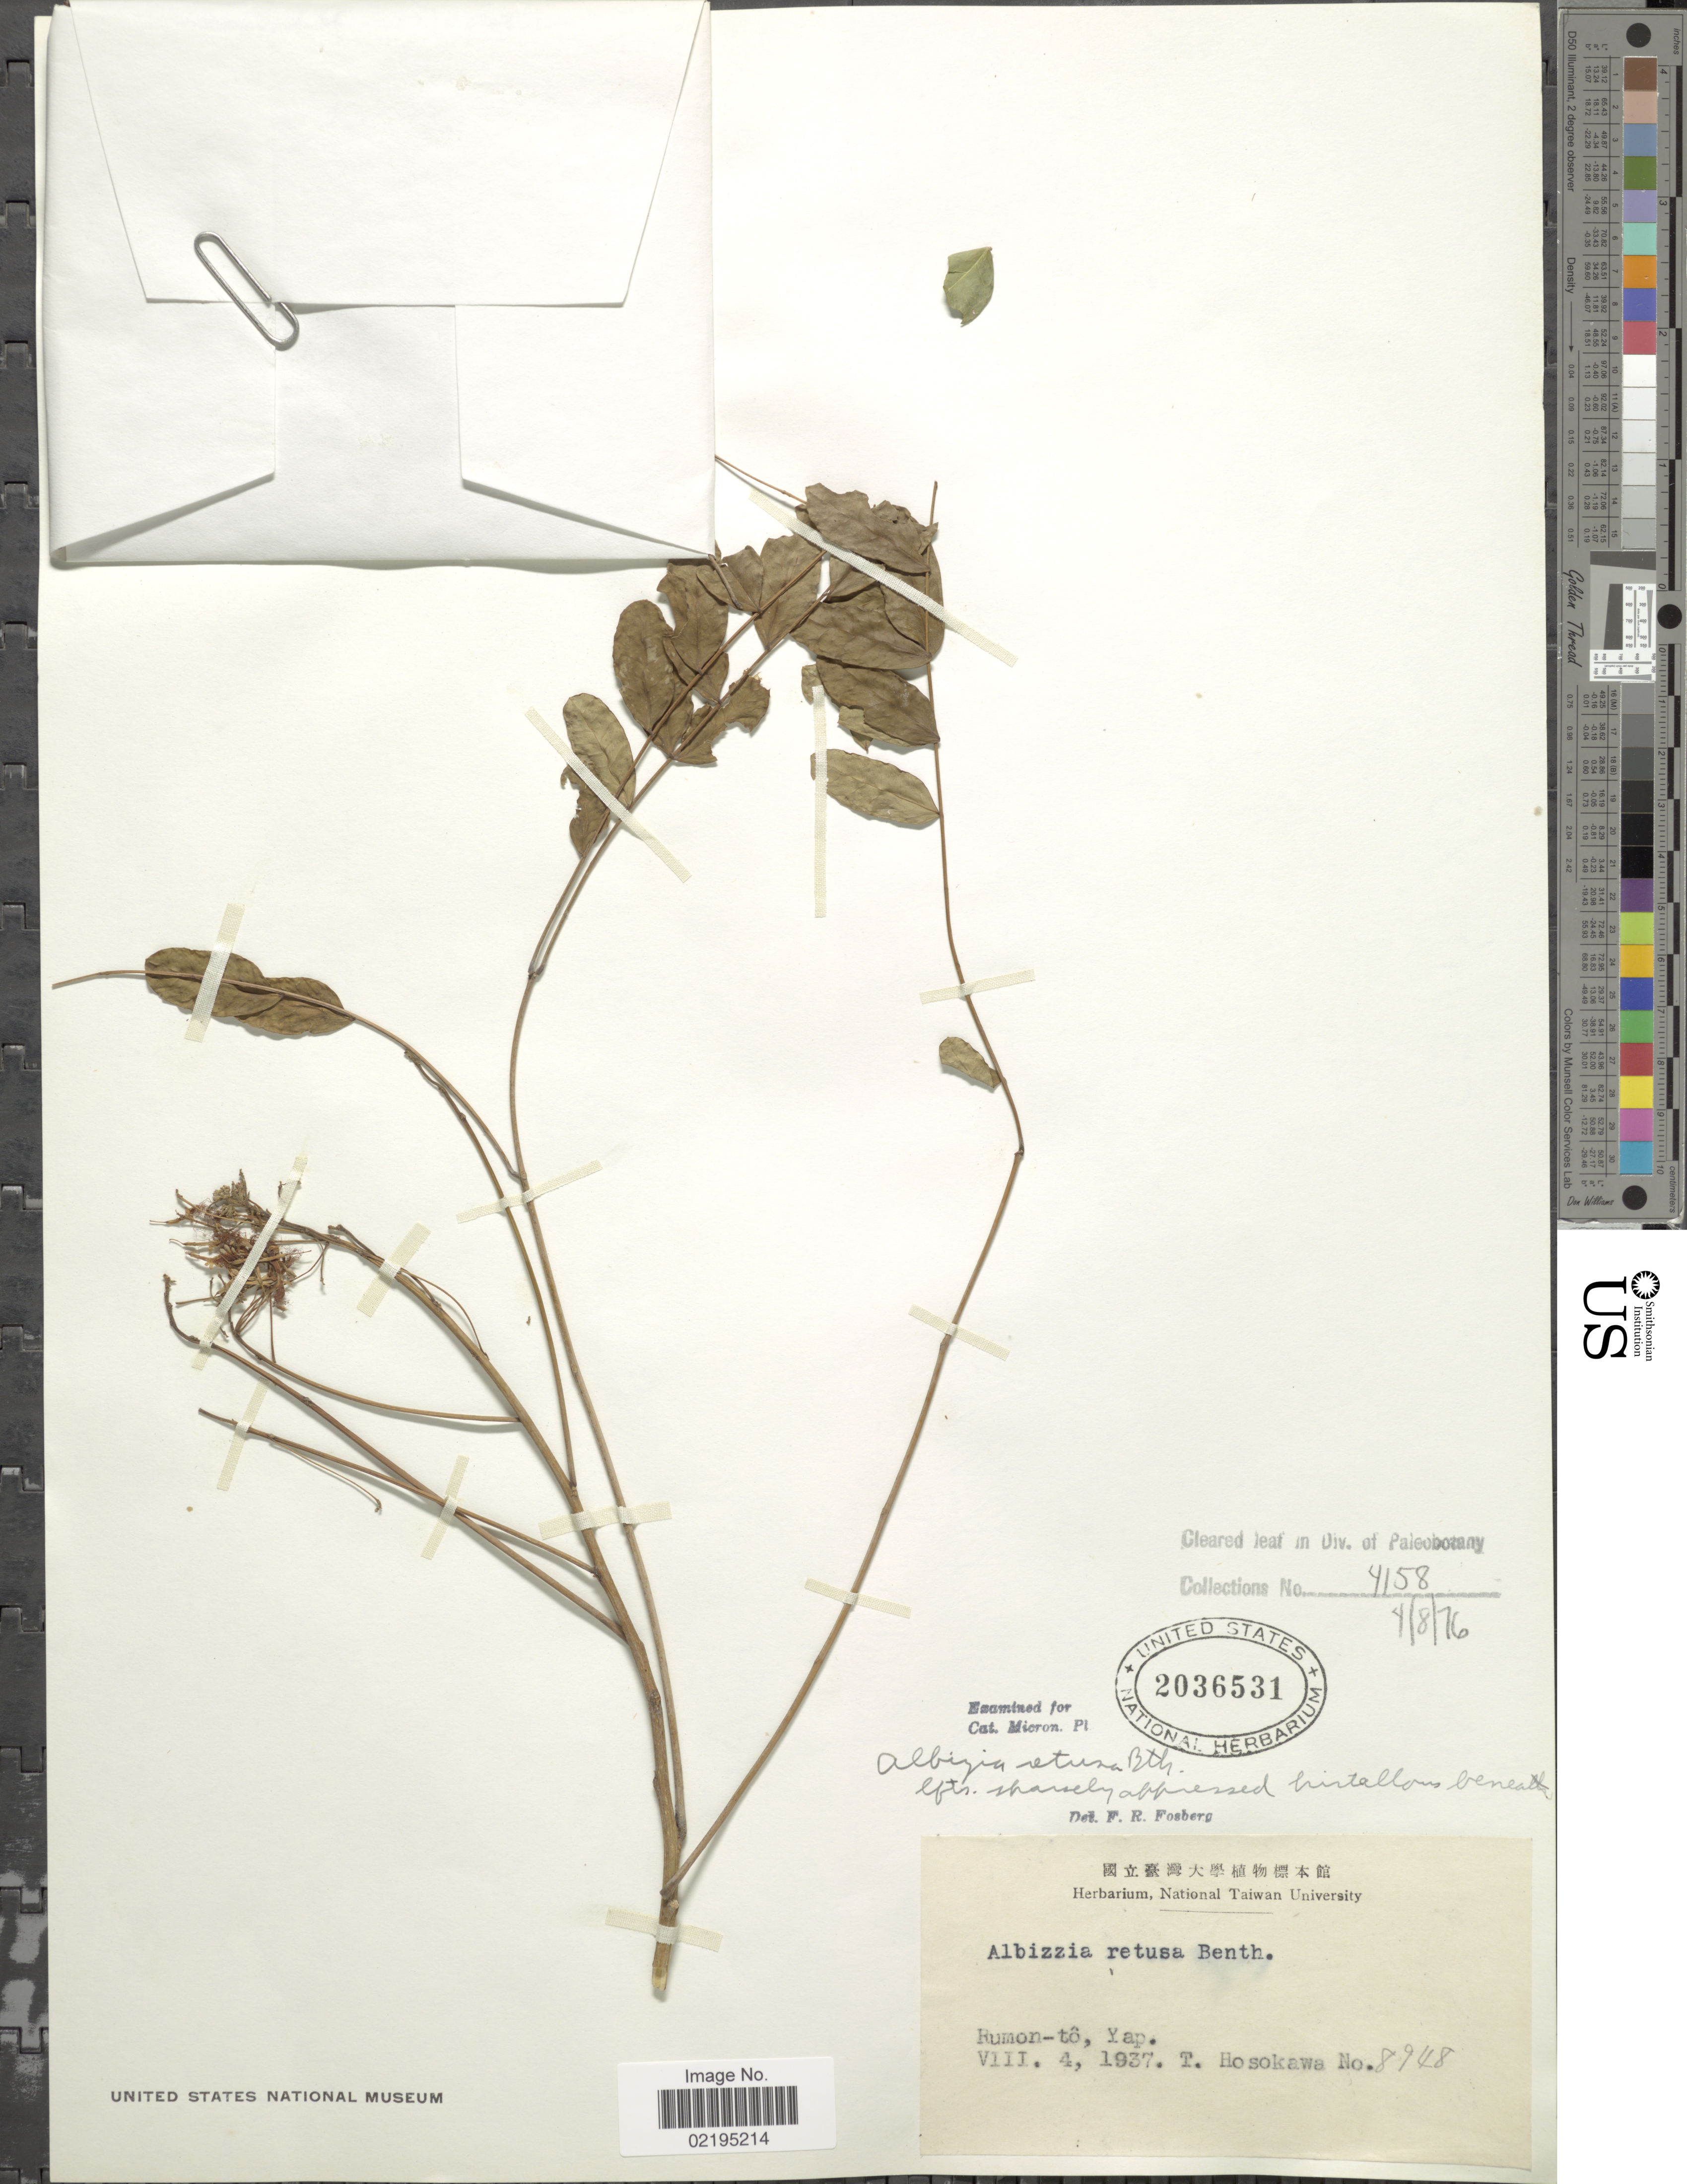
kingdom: Plantae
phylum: Tracheophyta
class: Magnoliopsida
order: Fabales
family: Fabaceae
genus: Albizia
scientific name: Albizia retusa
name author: Benth.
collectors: T. Hosokawa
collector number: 8948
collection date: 1937-08-04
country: Micronesia, Federated States of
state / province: Yap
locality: Rumon-to, Yap.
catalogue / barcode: US 2036531